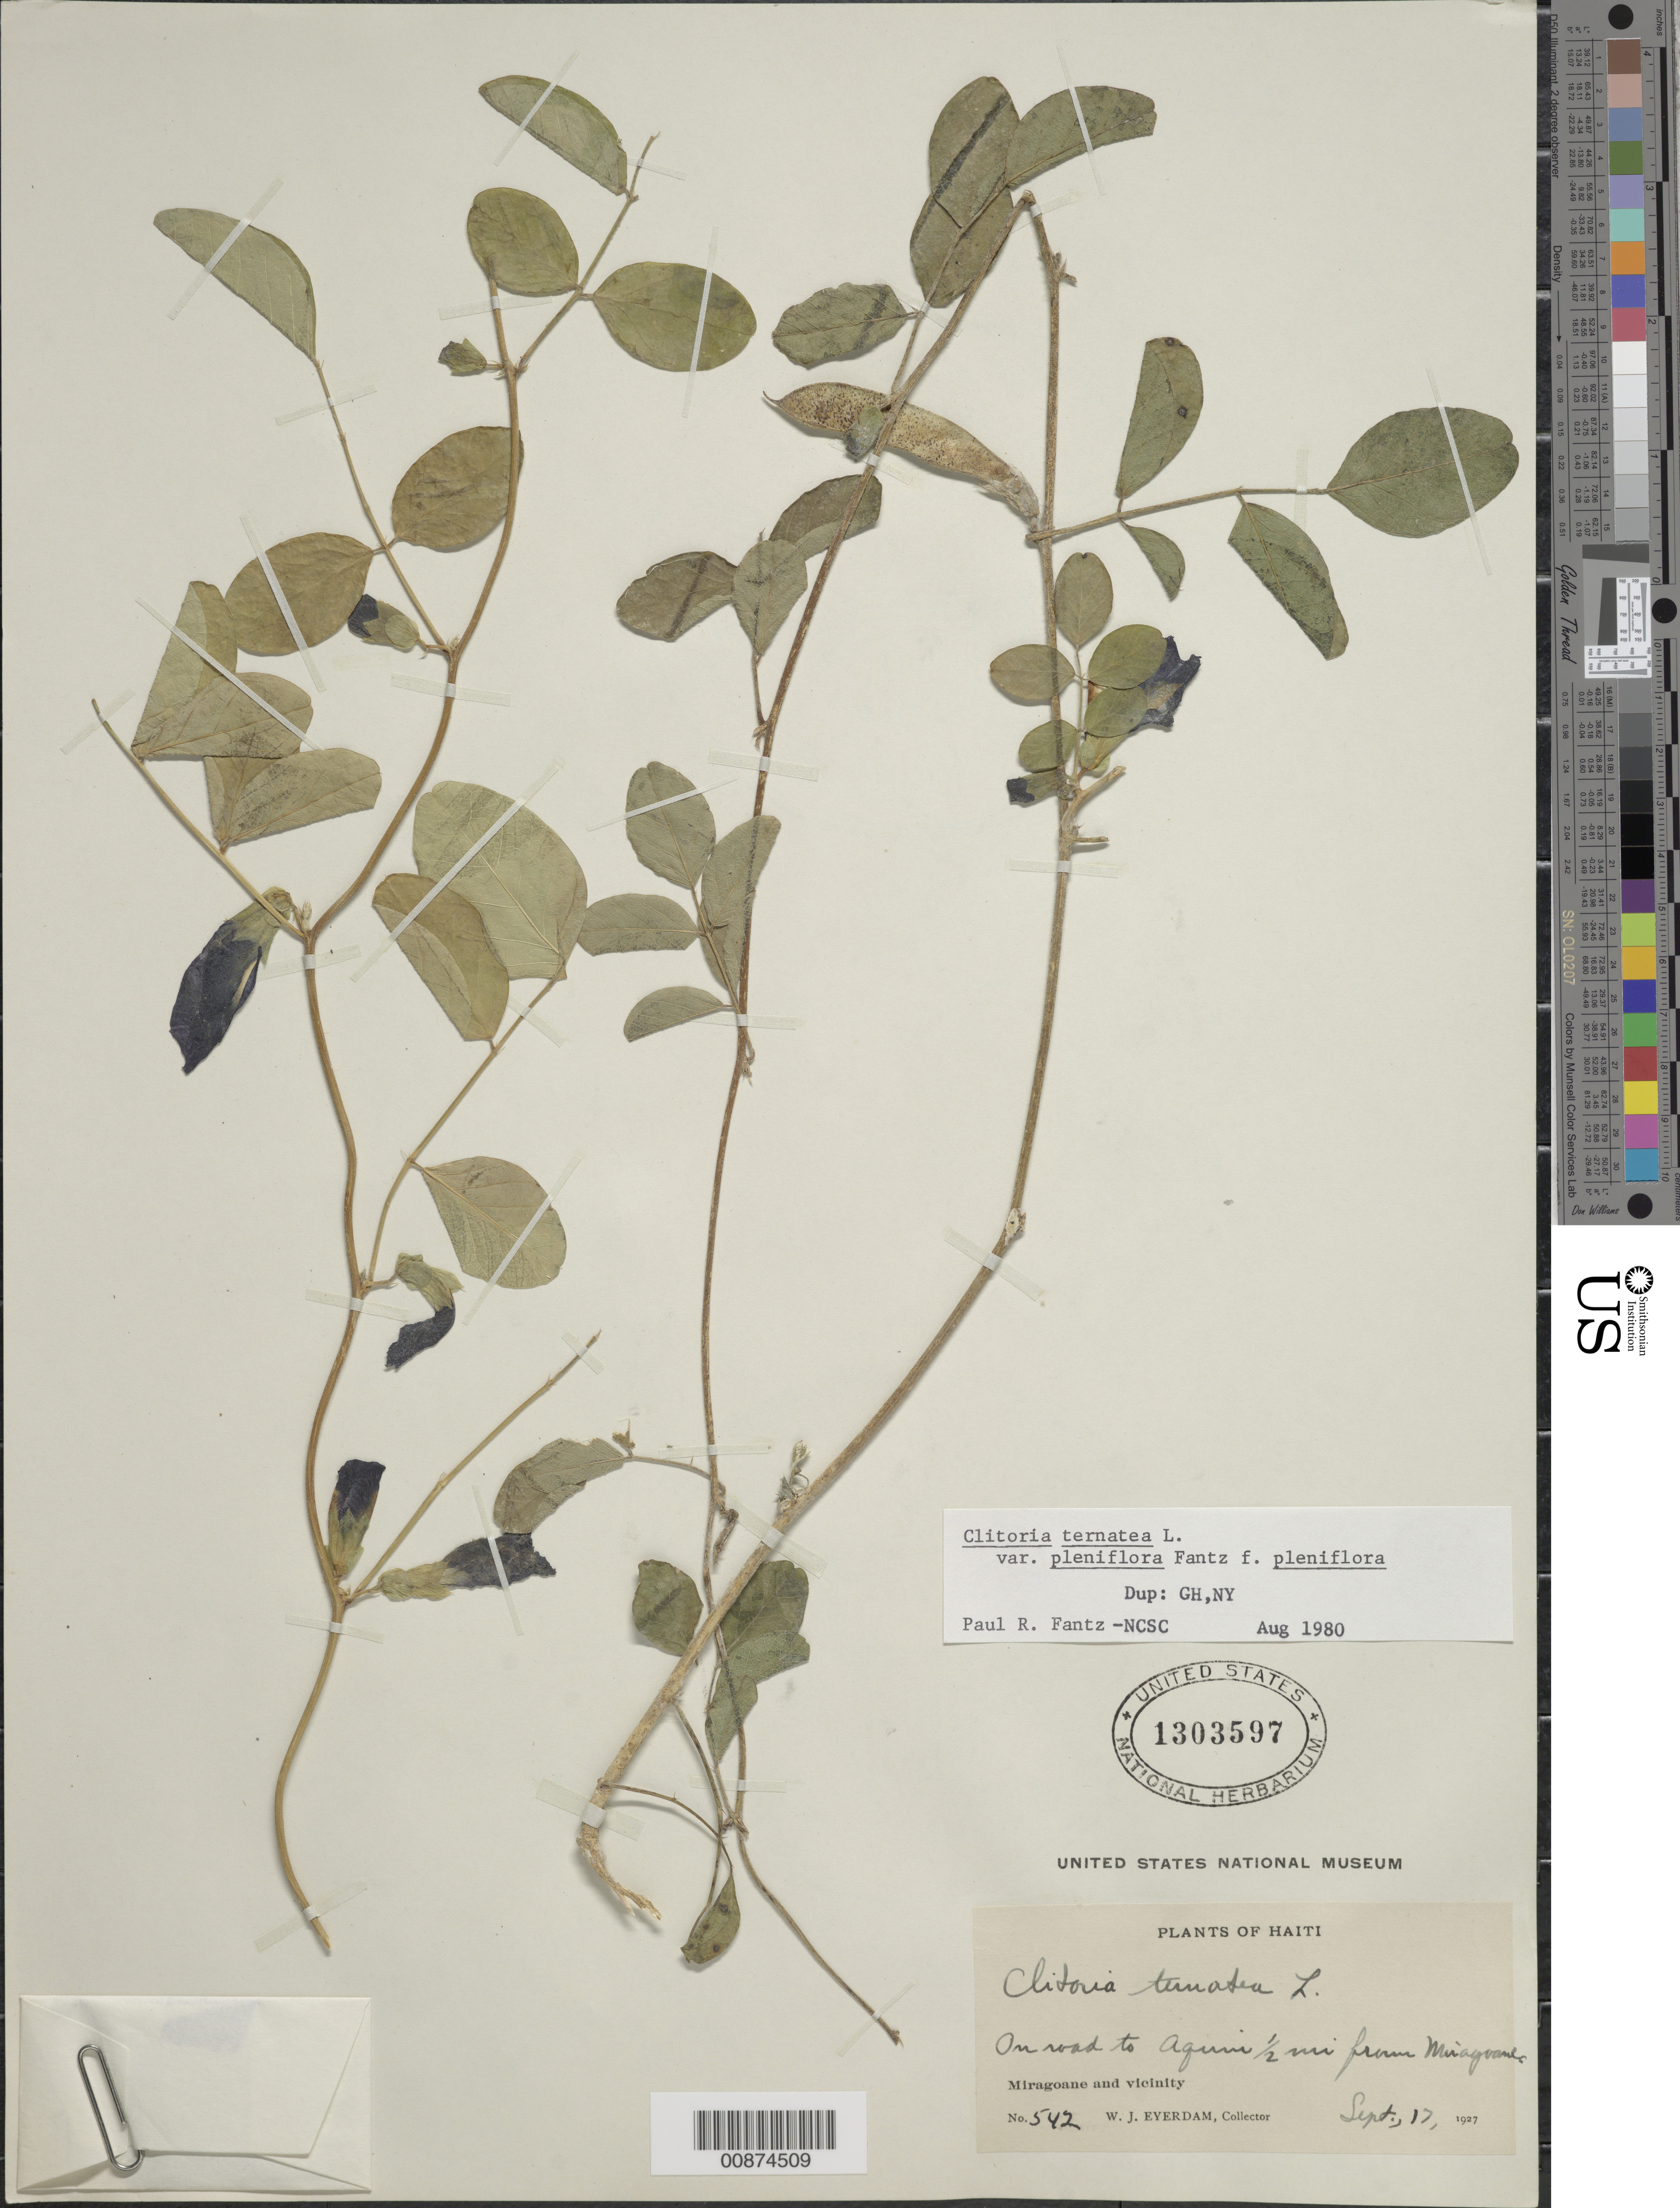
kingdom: Plantae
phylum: Tracheophyta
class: Magnoliopsida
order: Fabales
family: Fabaceae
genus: Clitoria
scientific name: Clitoria ternatea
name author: L.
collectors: W. J. Eyerdam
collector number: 542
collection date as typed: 17 Sep 1927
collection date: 1927-09-17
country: Haiti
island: Hispaniola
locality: On road to Aquin ½ mi. from Miragoane.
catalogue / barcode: US 1303597